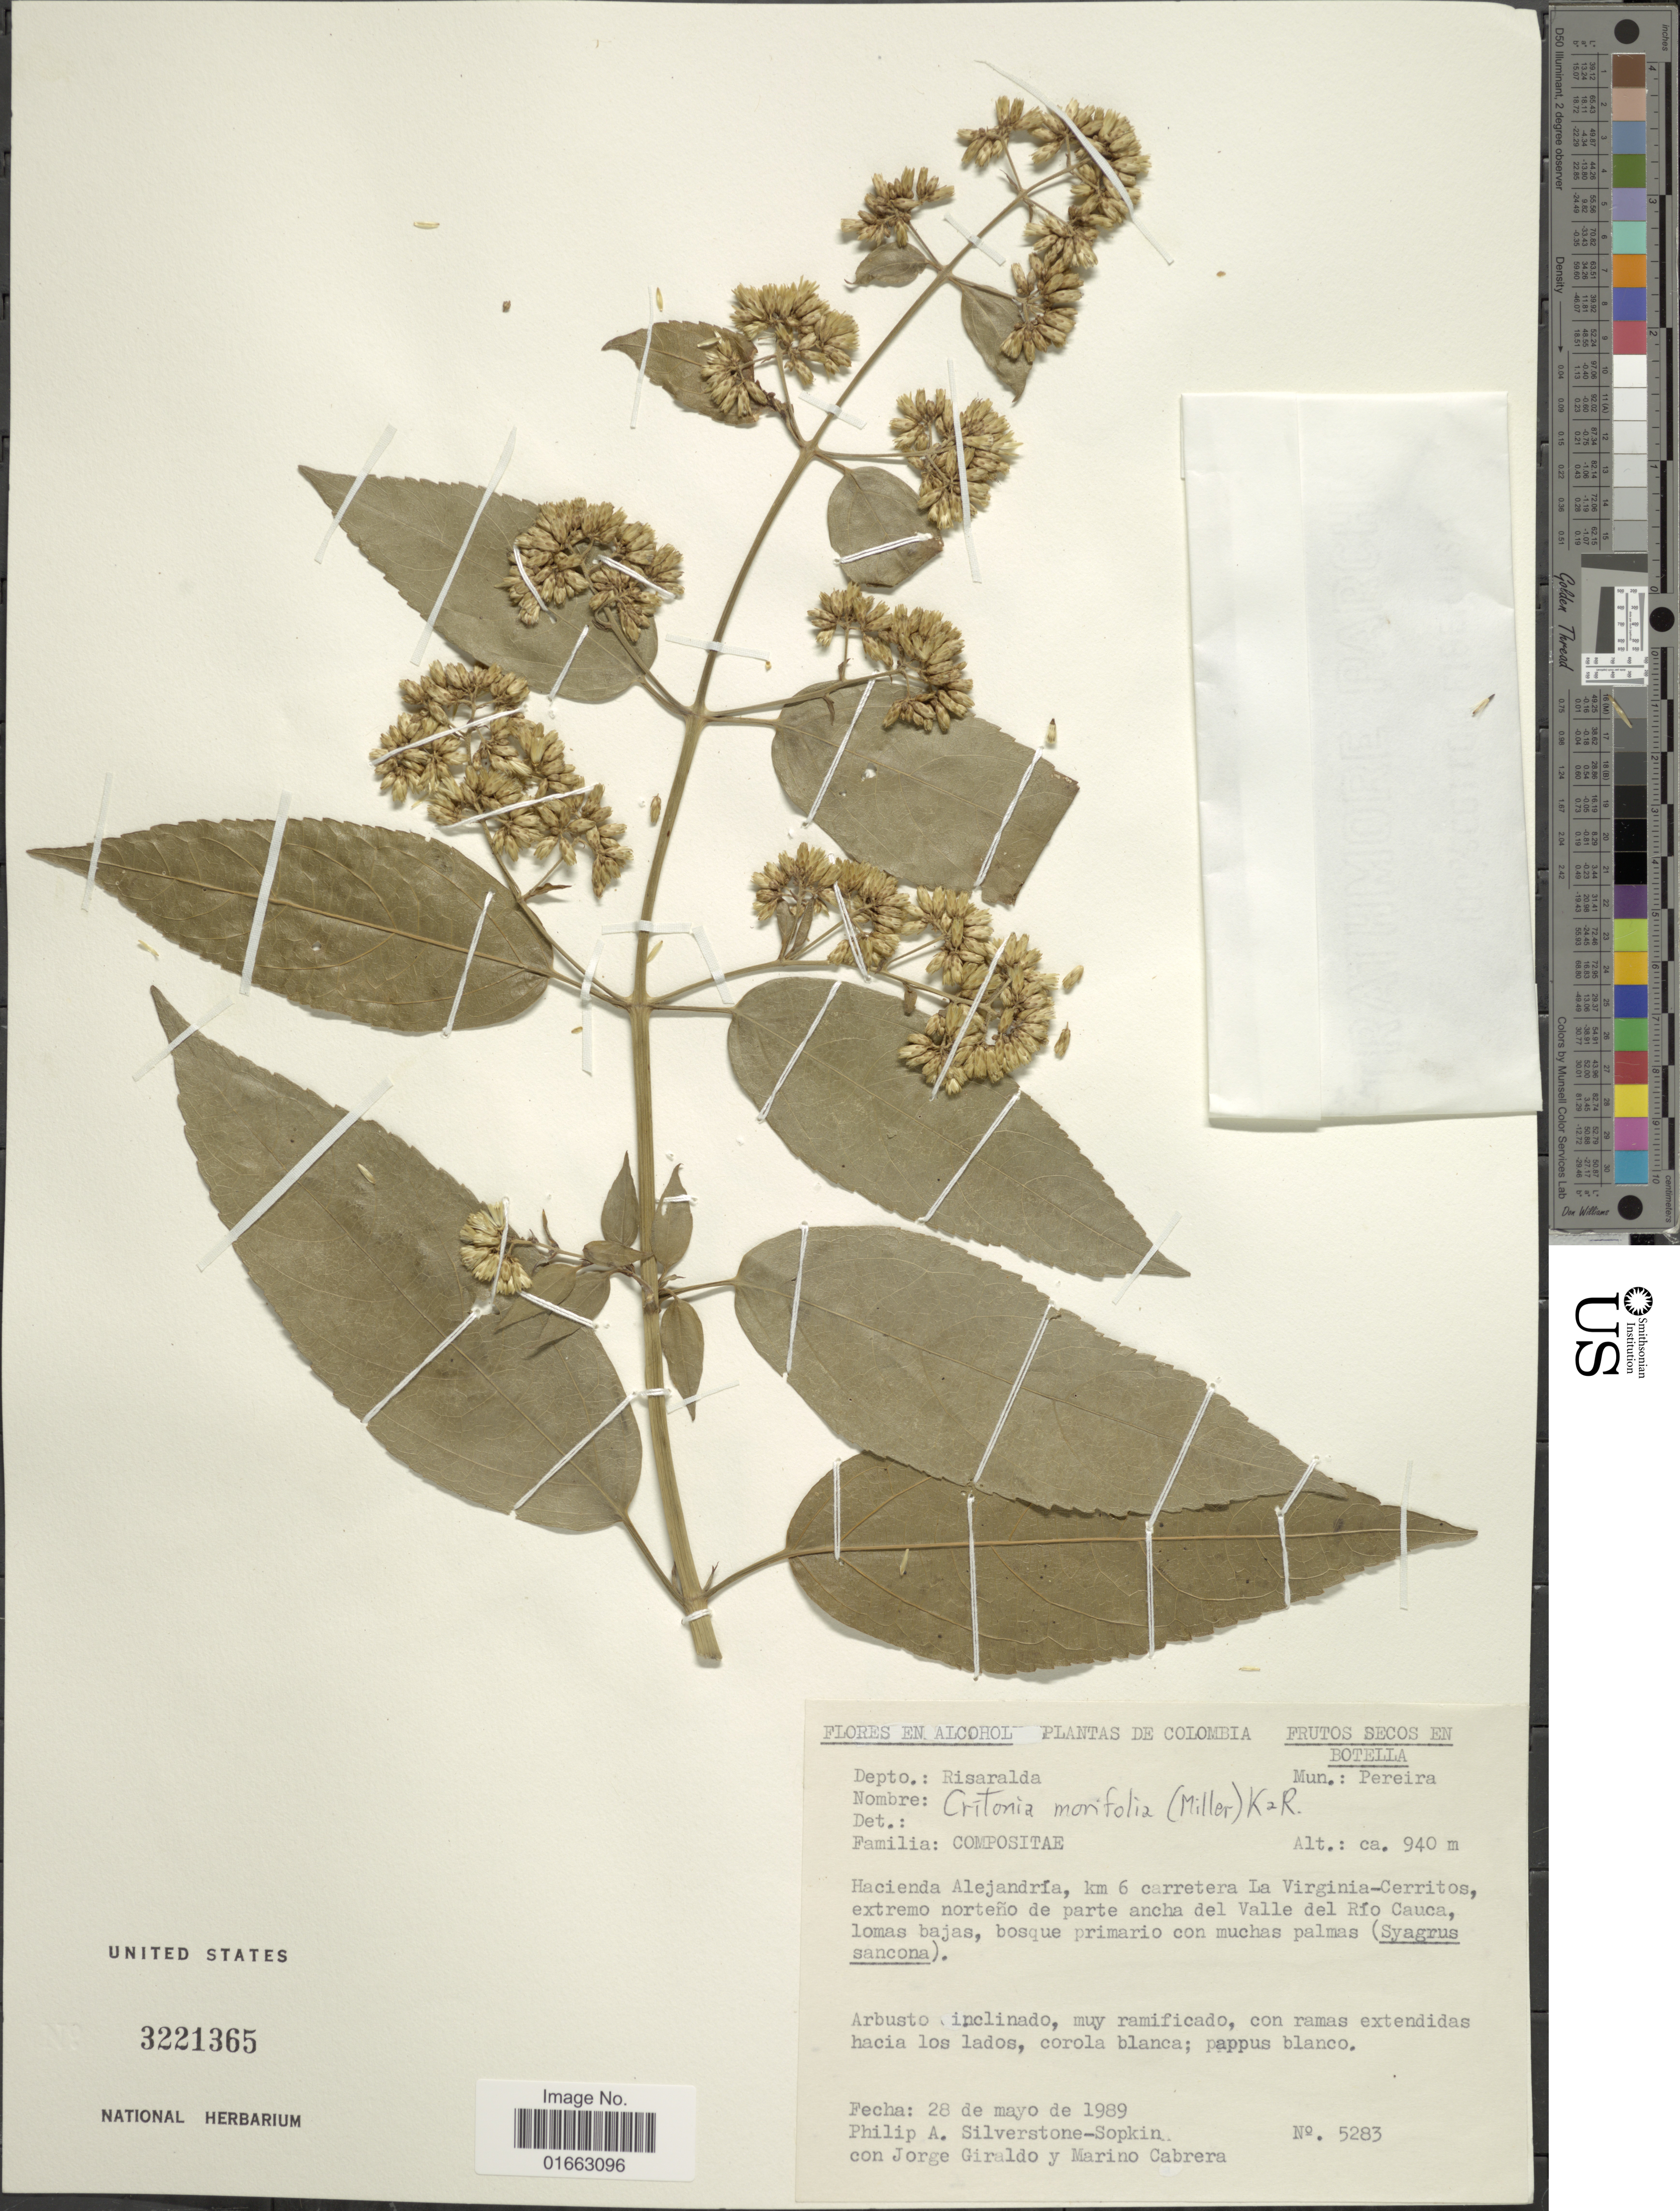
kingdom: Plantae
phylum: Tracheophyta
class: Magnoliopsida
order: Asterales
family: Asteraceae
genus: Critonia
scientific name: Critonia morifolia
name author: (Mill.) R.M. King & H. Rob.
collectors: P. A. Silverstone-Sopkin, J. Giraldo & M. Cabrera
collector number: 5283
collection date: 1989-05-28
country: Colombia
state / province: Risaralda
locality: Mun. Pereira, Hacienda Alejandría, km 6 carretera La Virginia-Cerritos, extremo norteño de parte ancha del Valle del Río Cauca, lomas bajas, bosque primario con muchas palmas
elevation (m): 940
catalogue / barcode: US 3221365